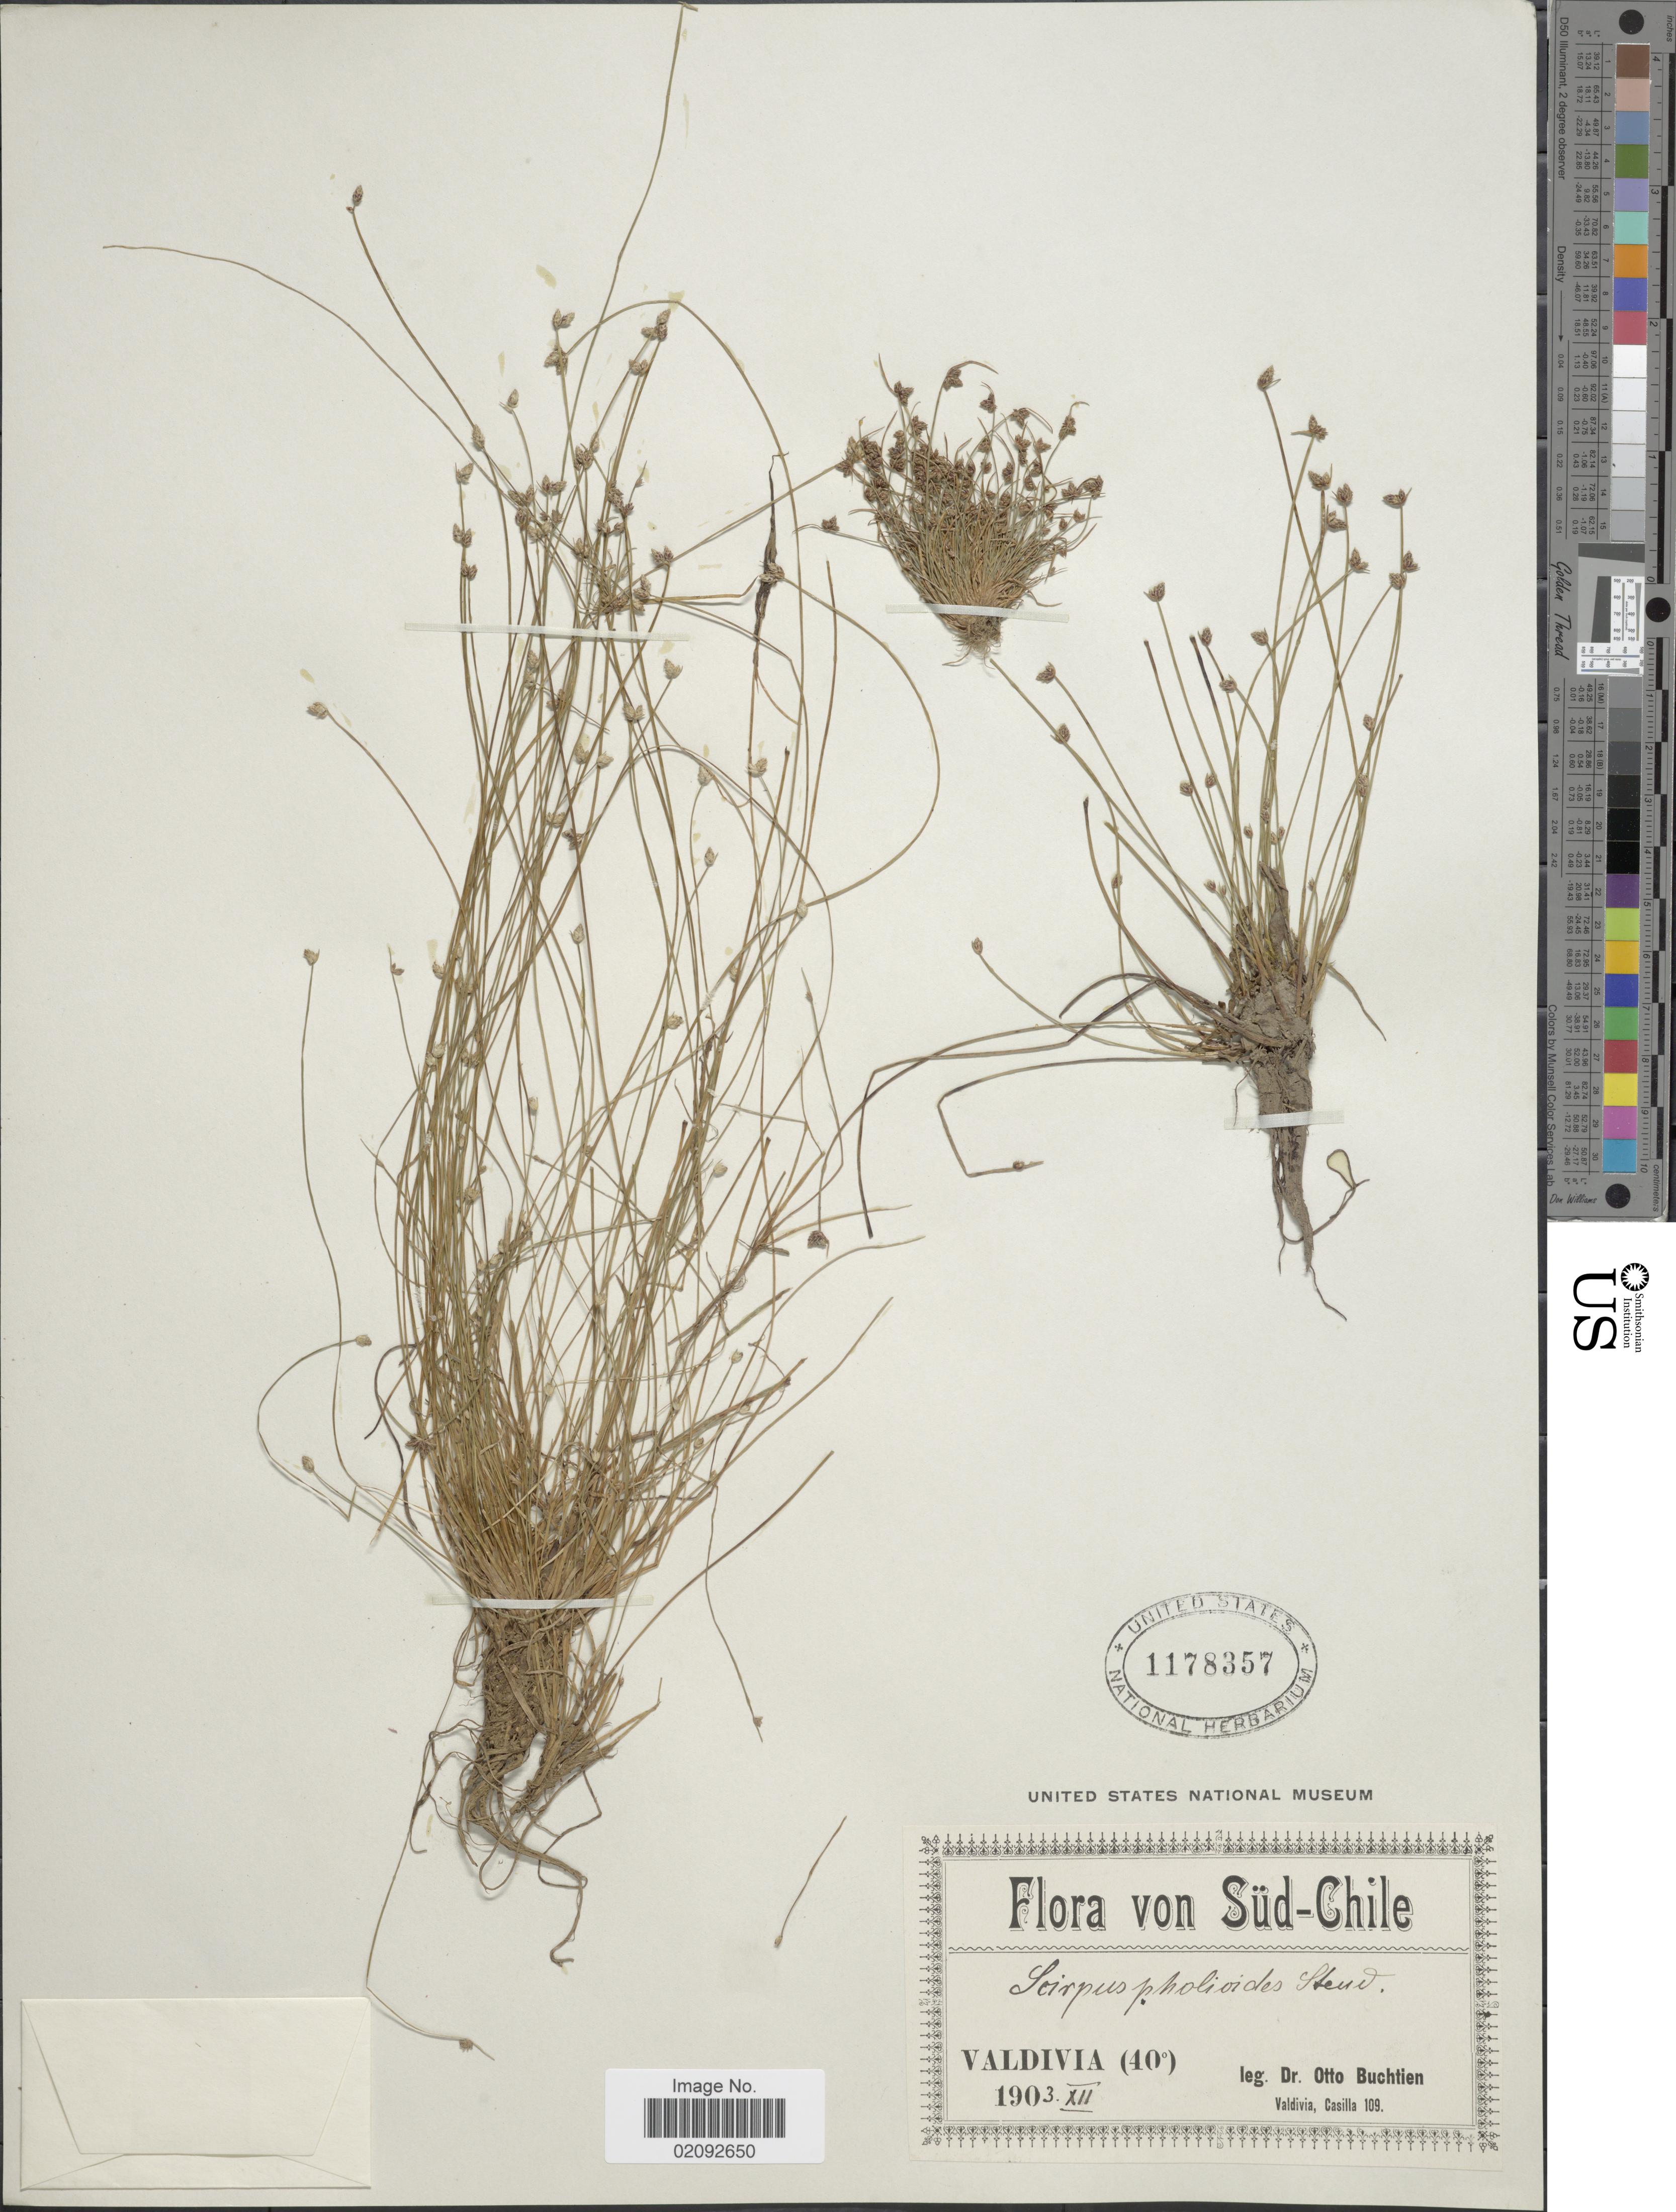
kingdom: Plantae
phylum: Tracheophyta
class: Liliopsida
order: Poales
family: Cyperaceae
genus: Isolepis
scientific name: Isolepis nigricans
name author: Kunth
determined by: Strong, Mark T., (BOT), Smithsonian Institution - National Museum of Natural History (UNITED STATES)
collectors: O. Buchtien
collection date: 1903-12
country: Chile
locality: Sud-Chile,Valdivia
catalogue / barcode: US 1178357